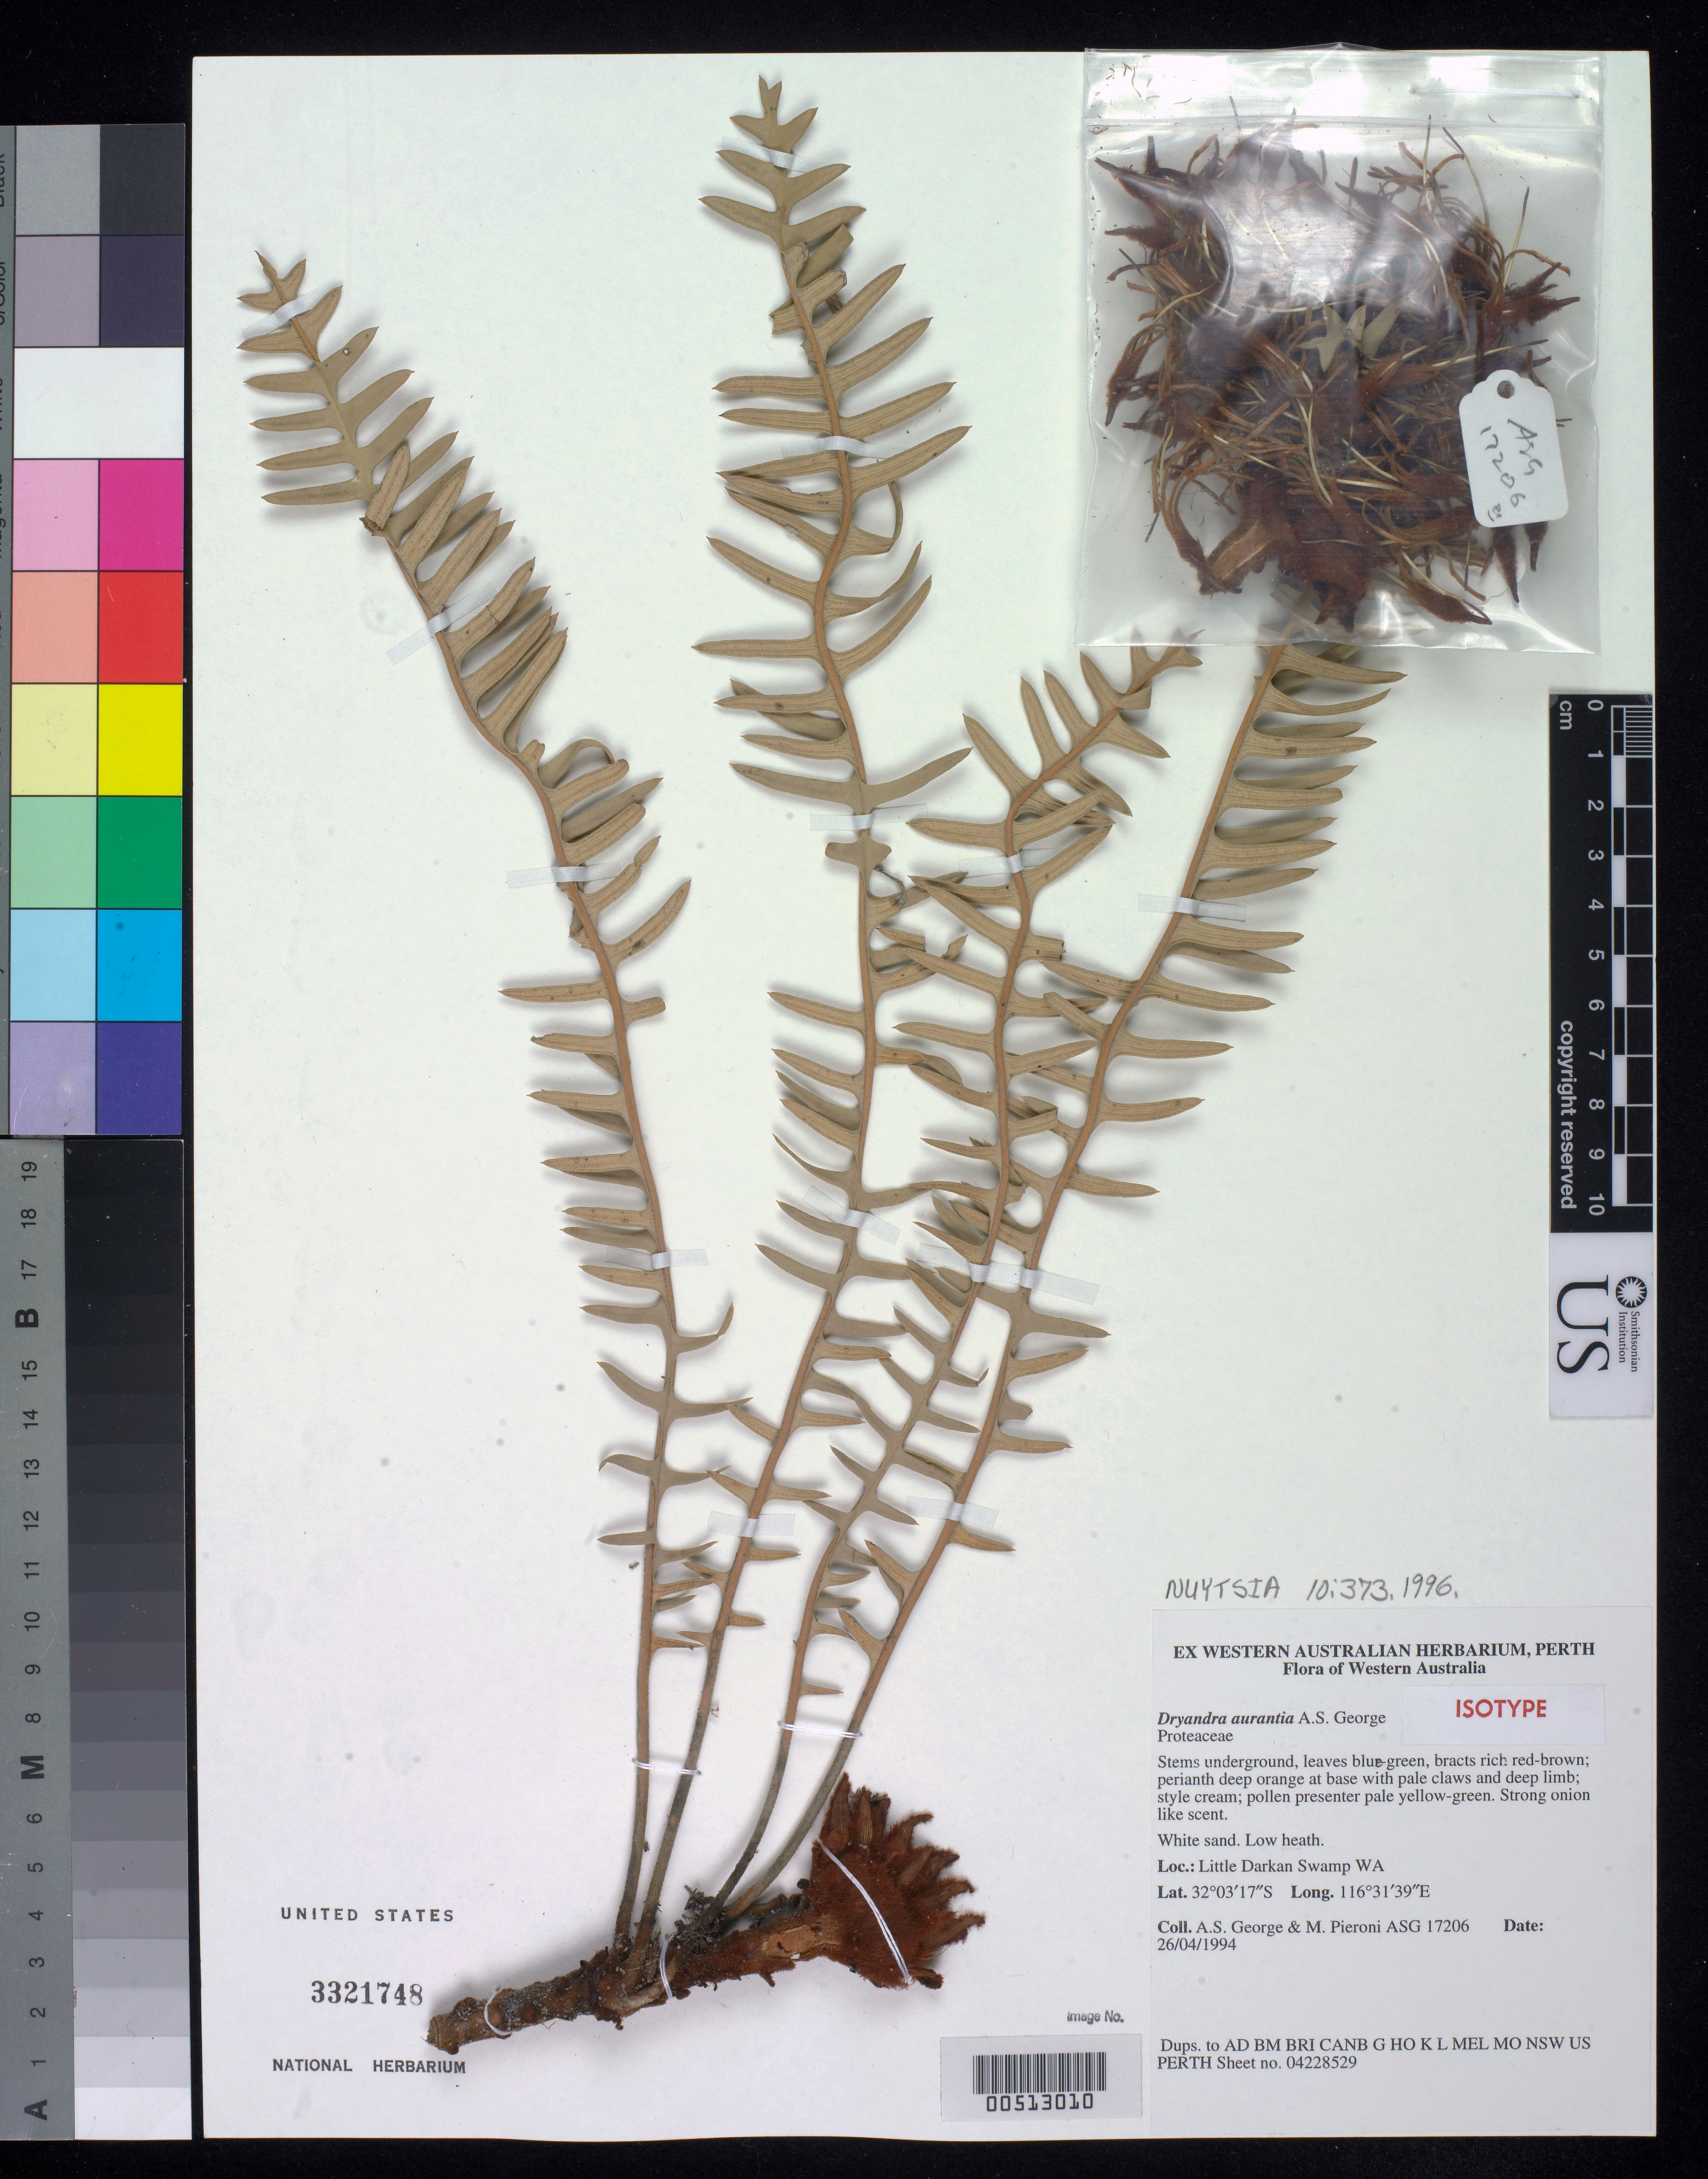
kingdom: Plantae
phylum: Tracheophyta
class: Magnoliopsida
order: Proteales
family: Proteaceae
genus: Dryandra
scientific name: Dryandra aurantia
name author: A.S. George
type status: Isotype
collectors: M. Pieroni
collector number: ASG 17206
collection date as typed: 26 Apr 1994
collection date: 1994-04-26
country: Australia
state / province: Western Australia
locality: Little Darkan Swamp.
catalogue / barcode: US 3321748